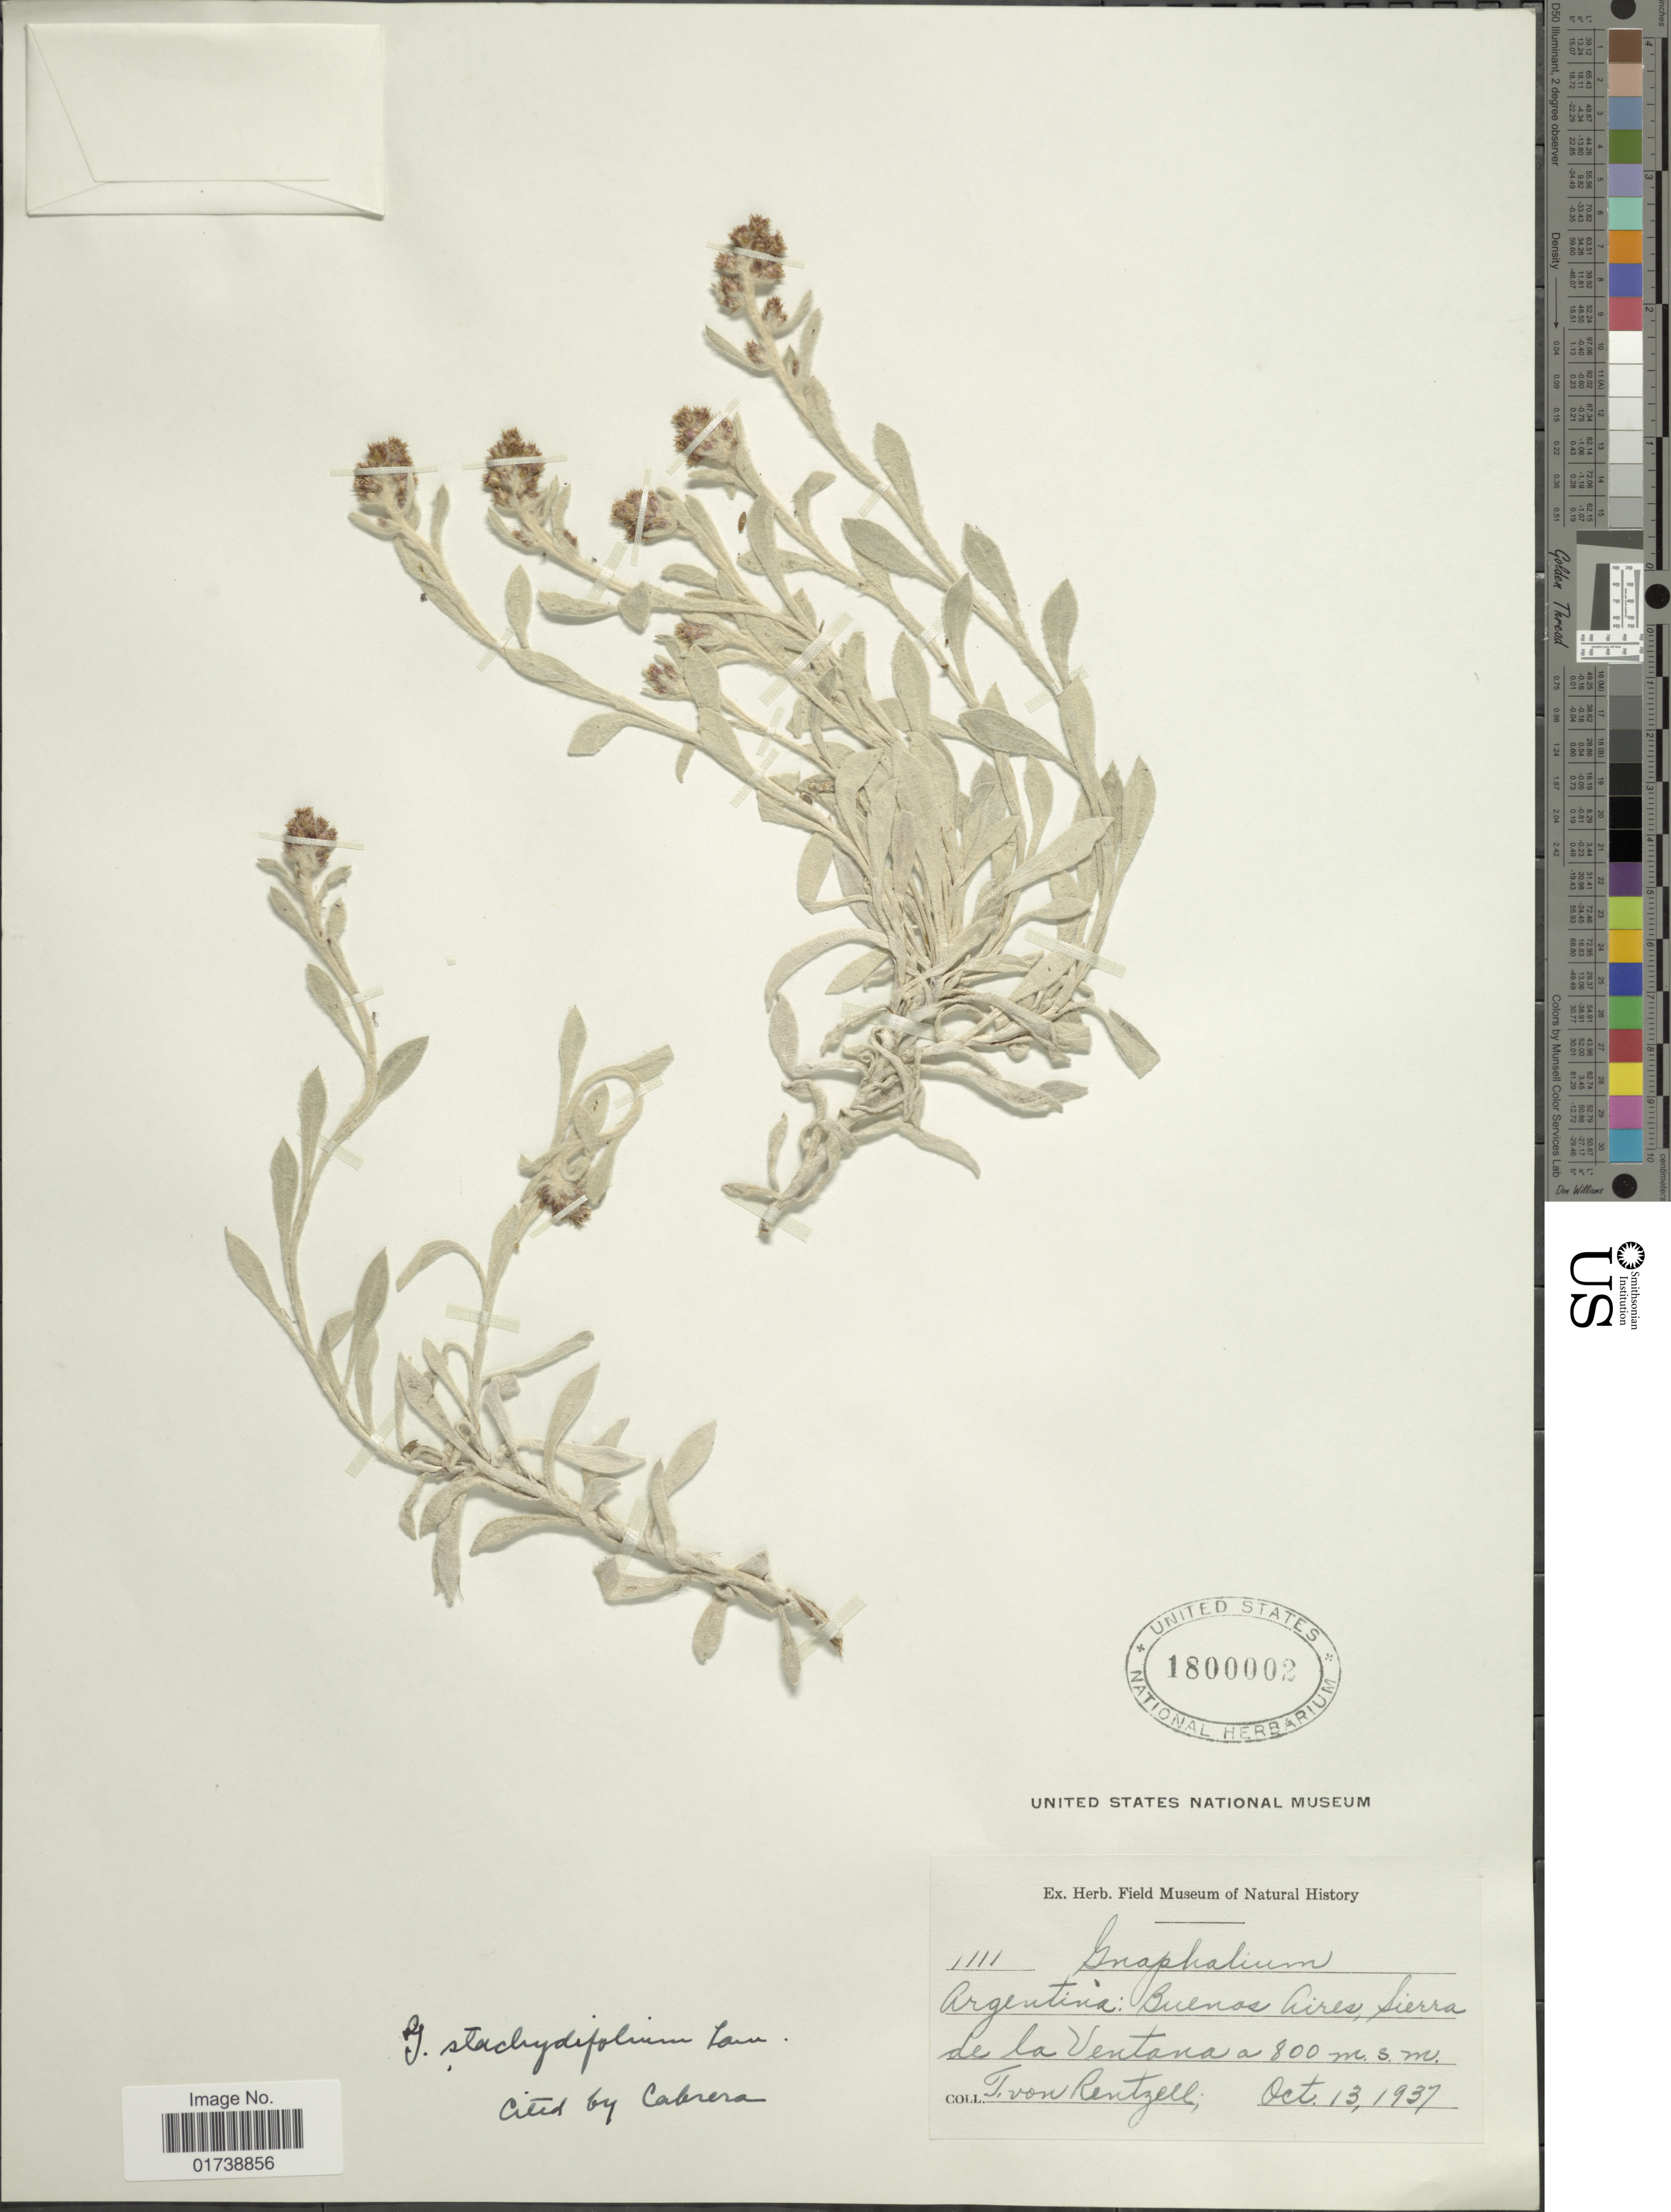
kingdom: Plantae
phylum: Tracheophyta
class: Magnoliopsida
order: Asterales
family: Asteraceae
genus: Gamochaeta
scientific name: Gamochaeta stachydifolia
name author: (Lam.) Cabrera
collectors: I. von Rentzell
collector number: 1111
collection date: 1937-10-13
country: Argentina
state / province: Buenos Aires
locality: Sierra de la Ventana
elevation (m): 800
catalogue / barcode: US 1800002